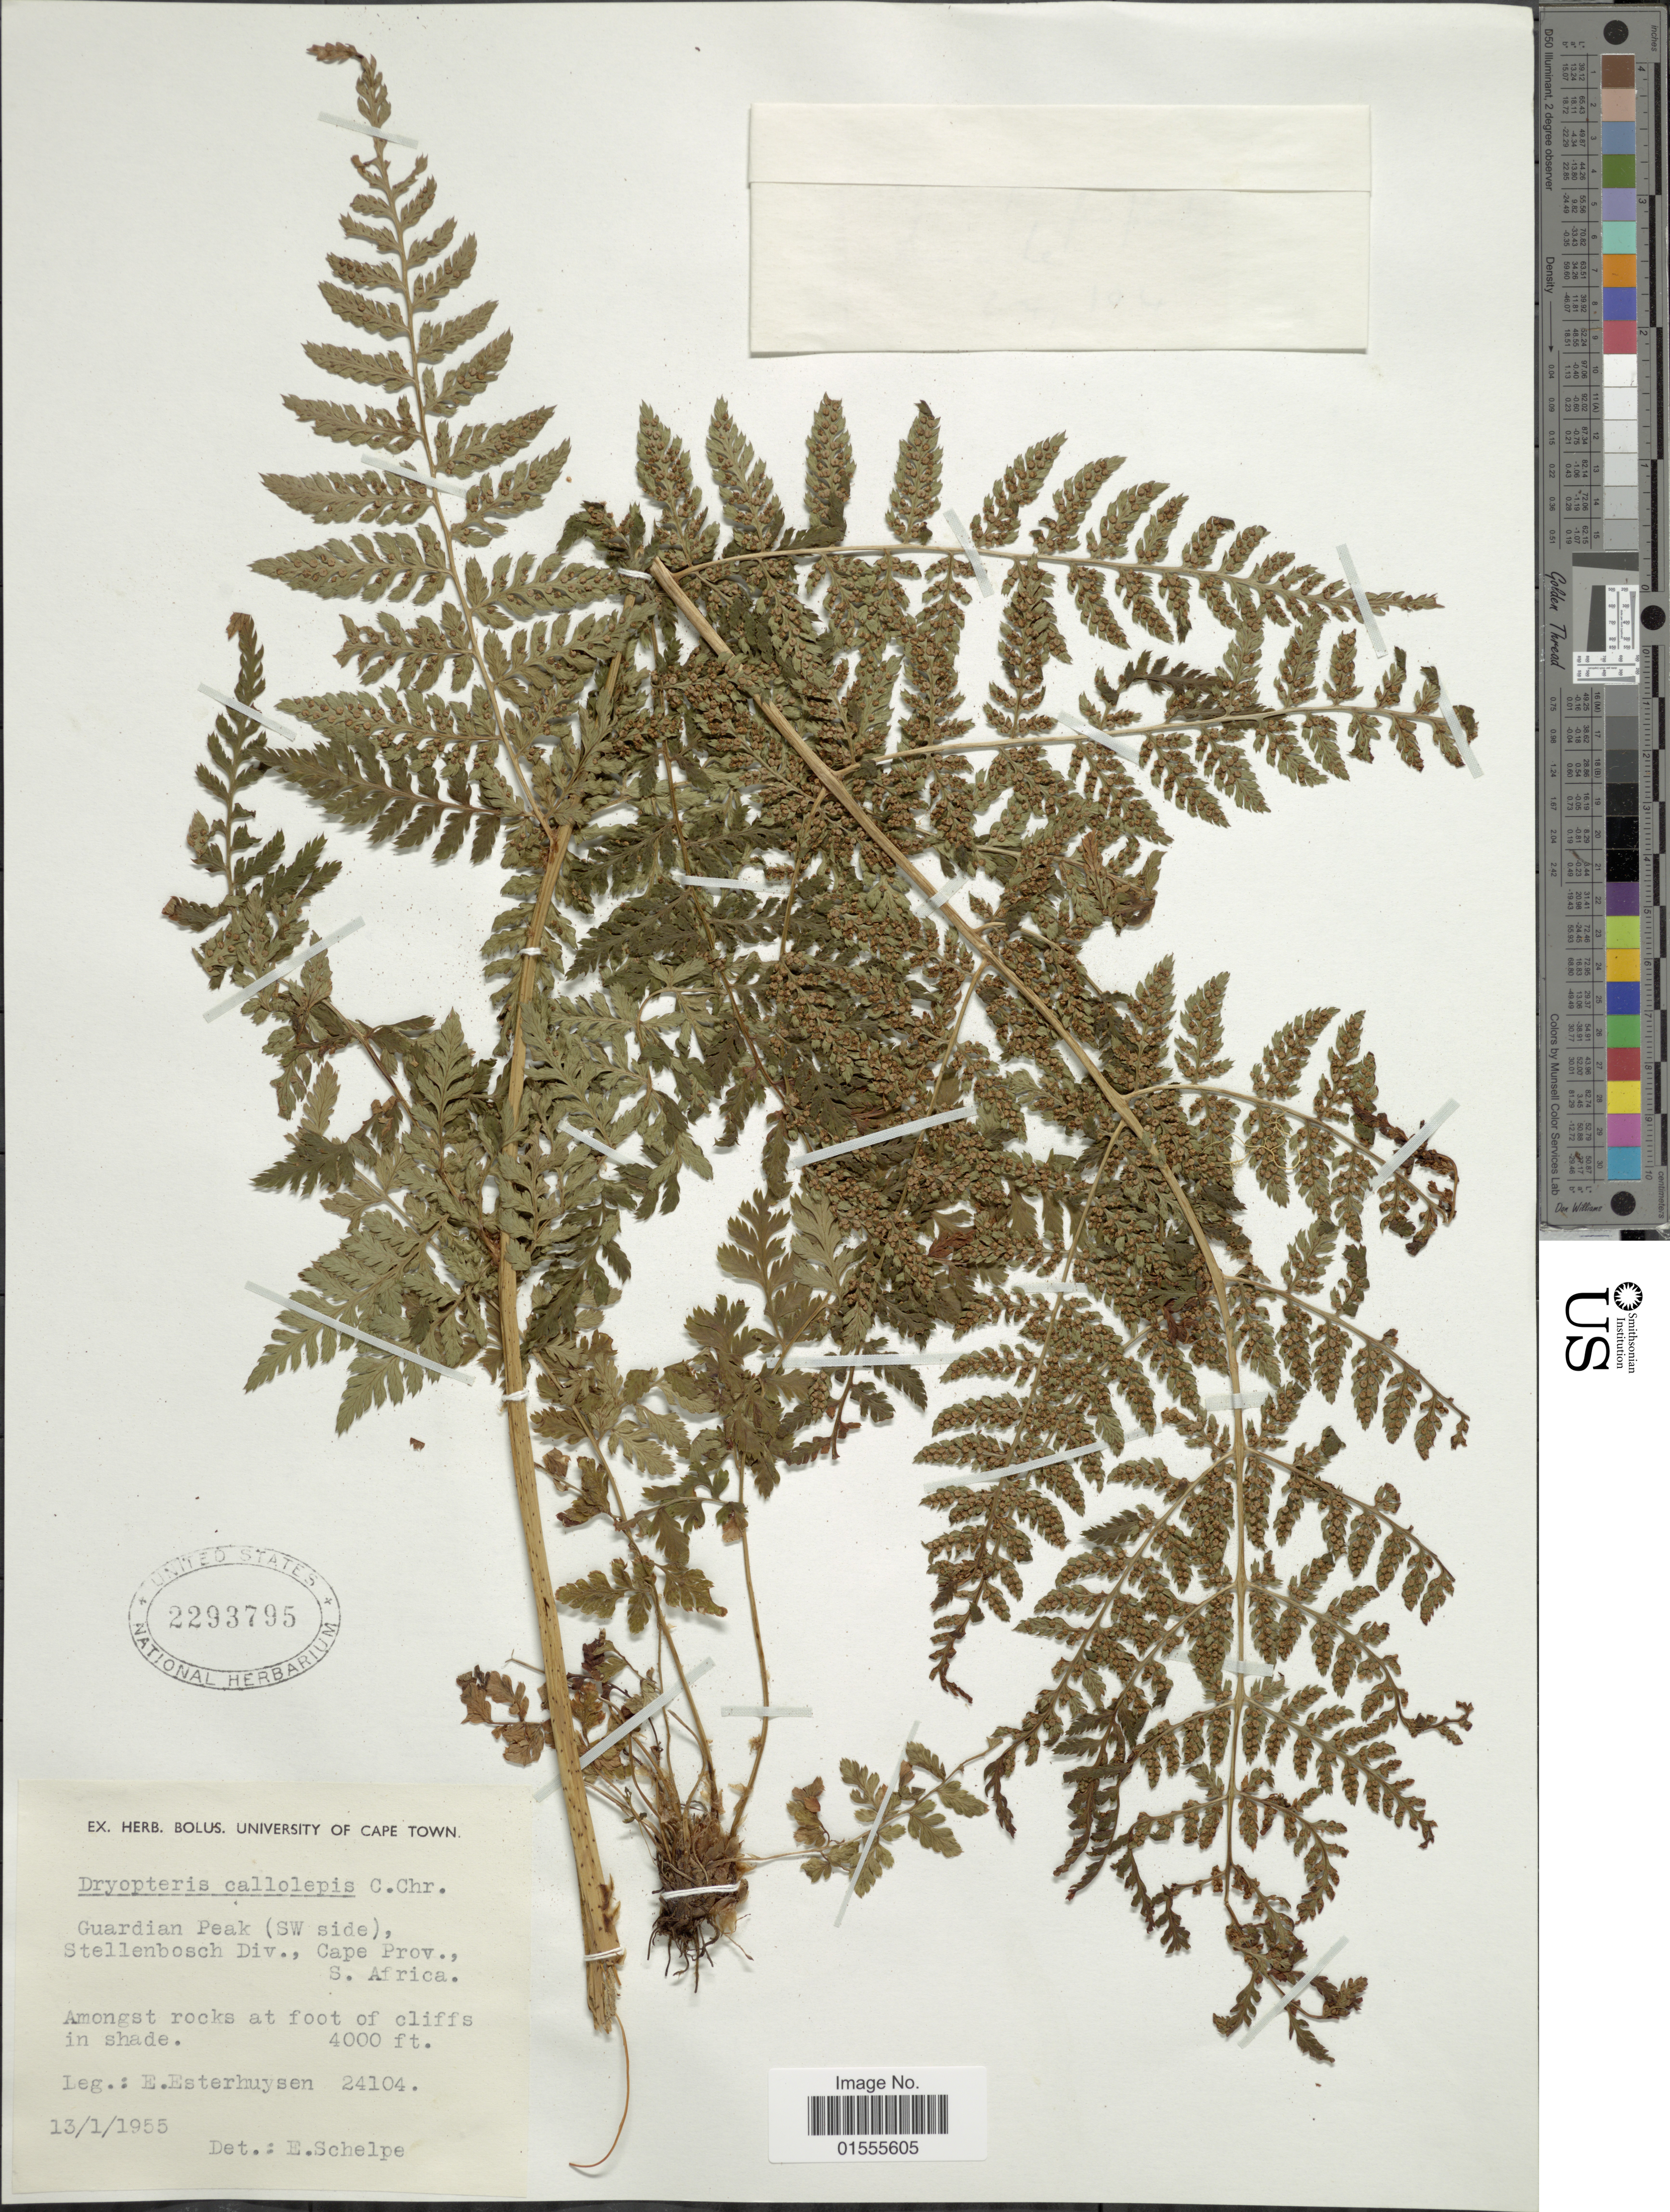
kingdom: Plantae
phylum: Tracheophyta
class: Polypodiopsida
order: Polypodiales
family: Dryopteridaceae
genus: Dryopteris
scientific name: Dryopteris antarctica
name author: (Baker) C. Chr.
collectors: E. E. Esterhuysen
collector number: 24104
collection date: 1955-01-13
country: South Africa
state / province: Western Cape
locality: Guardian Peak (SW side), Stellenbosch Div.,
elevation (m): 1219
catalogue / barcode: US 2293795